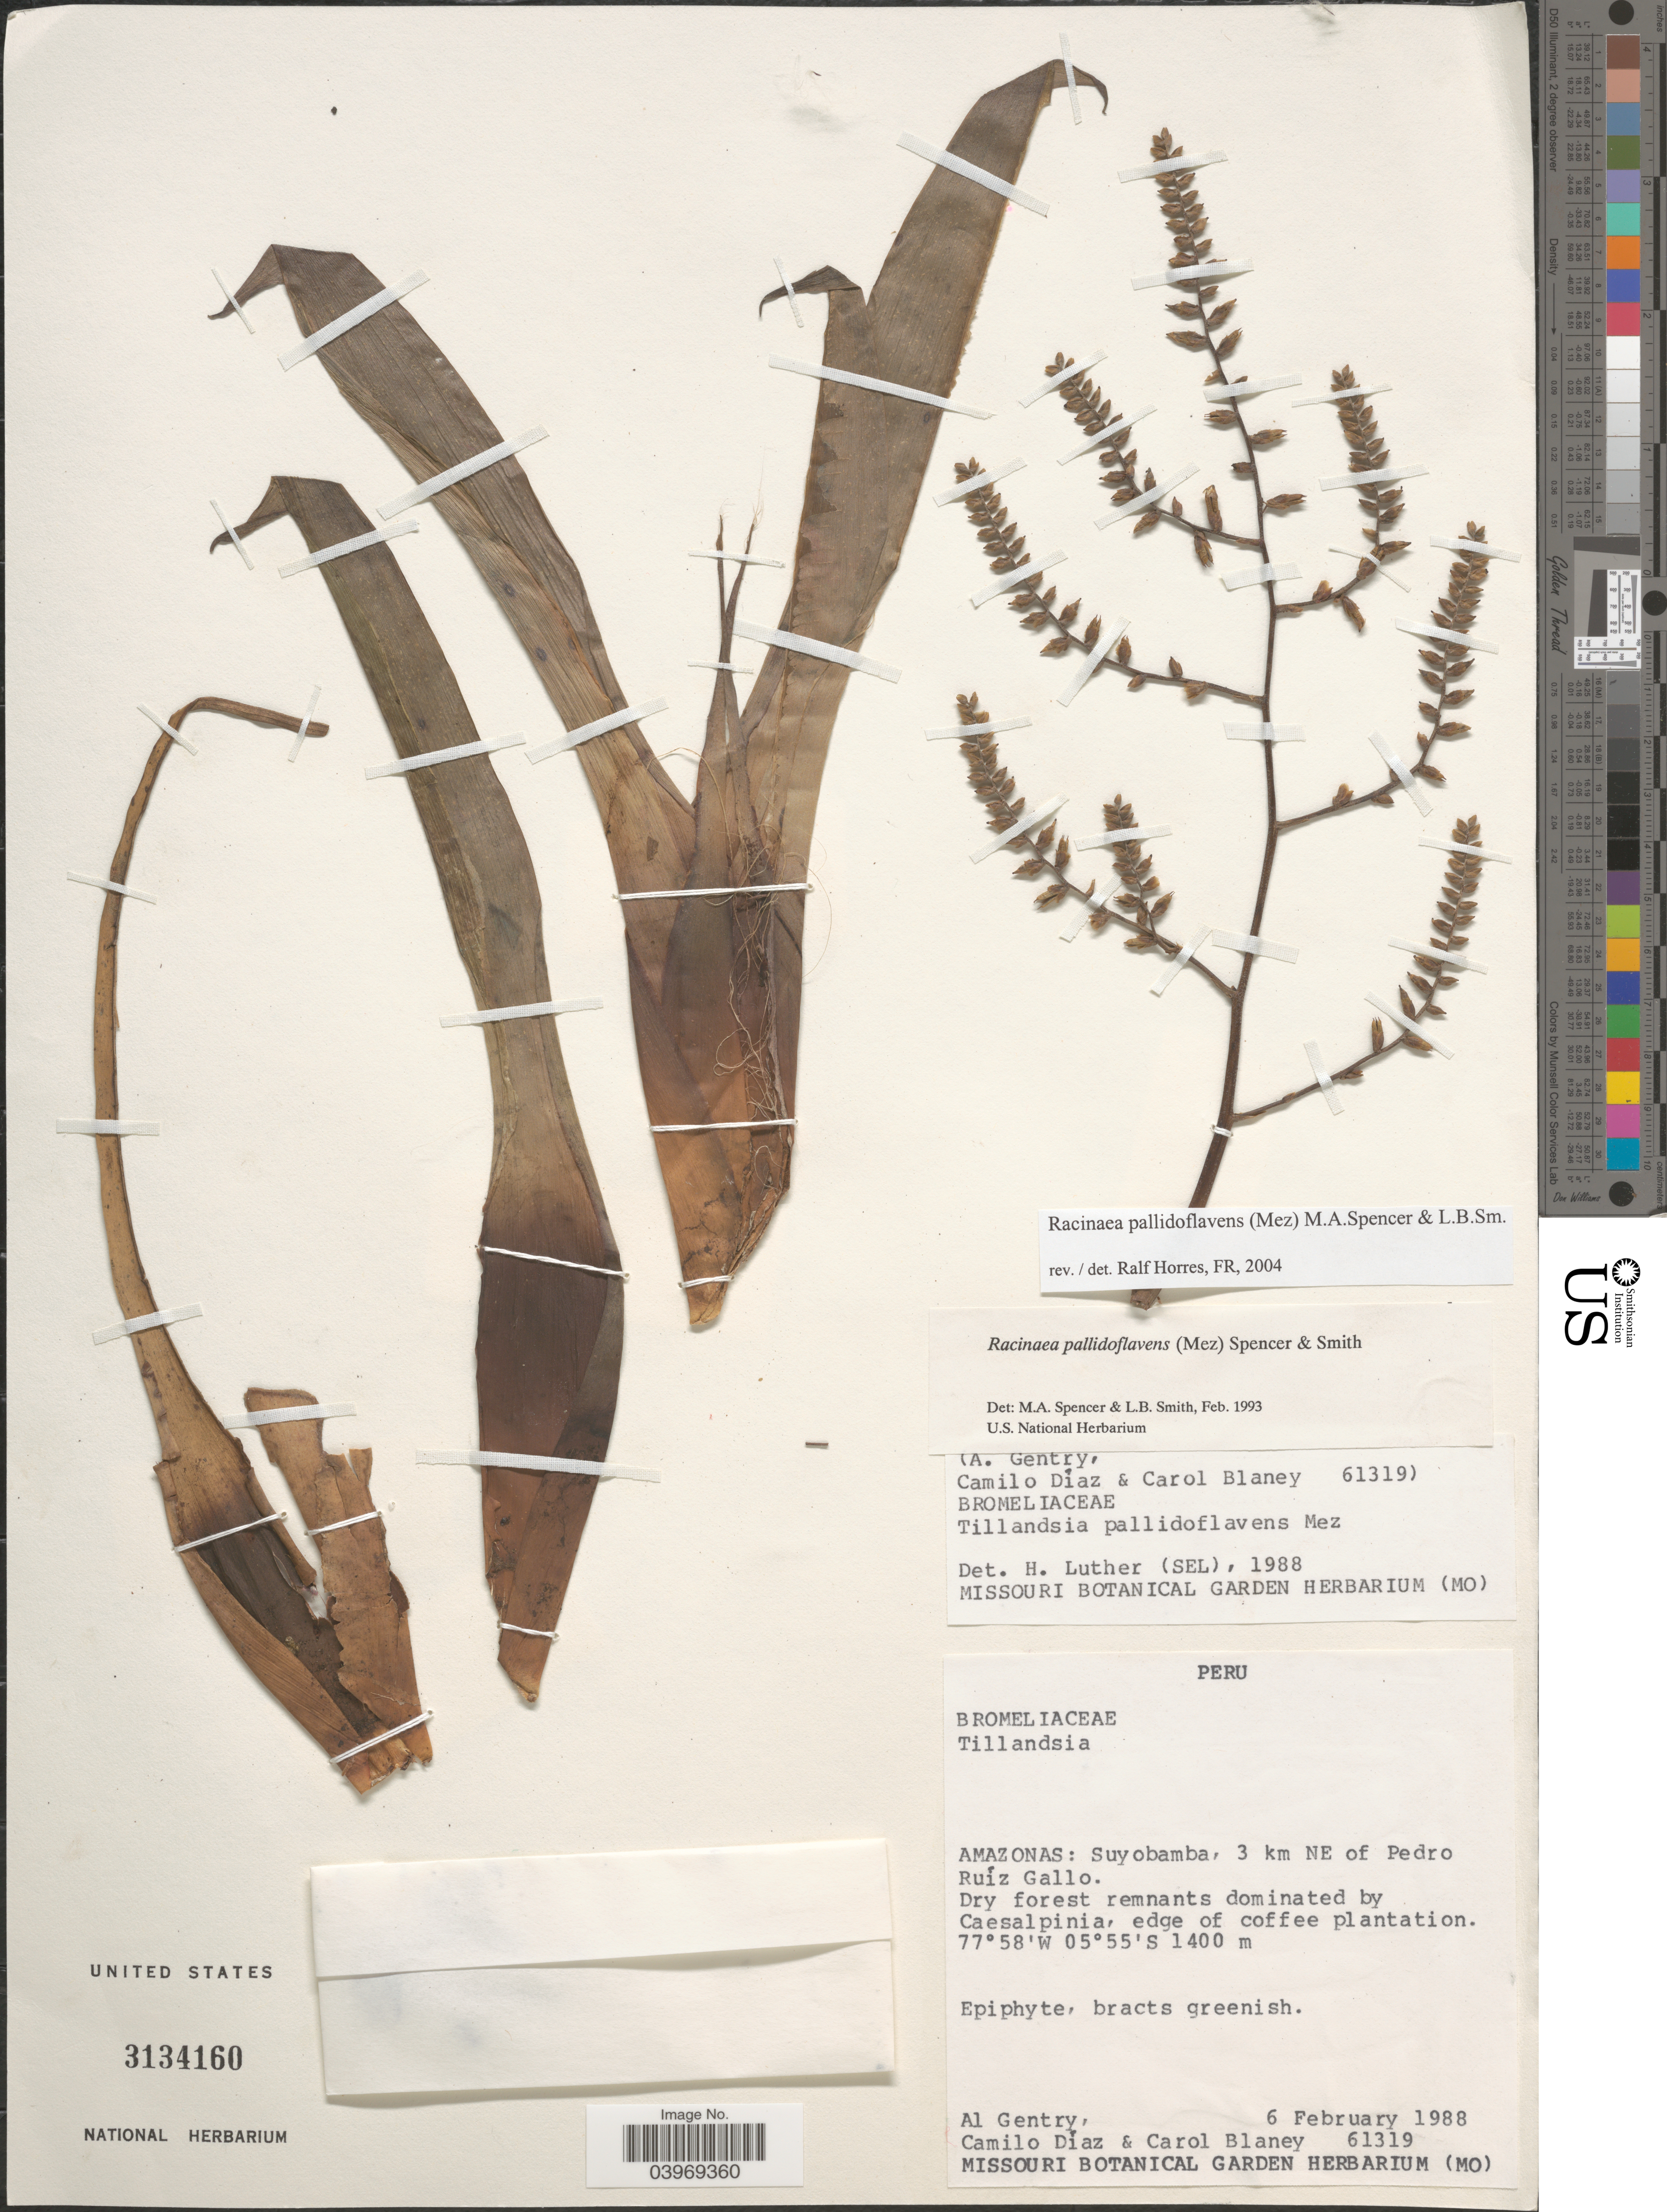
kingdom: Plantae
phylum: Tracheophyta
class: Liliopsida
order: Poales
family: Bromeliaceae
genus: Racinaea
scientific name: Racinaea pallidoflavens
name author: (Mez) M.A. Spencer & L.B. Sm.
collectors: A. H. Gentry, C. Díaz & C. Blaney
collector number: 61319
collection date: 1988-02-06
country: Peru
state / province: Amazonas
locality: Suyobamba, 3 km NE of Pedro Ruíz Gallo.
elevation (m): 1400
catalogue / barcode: US 3134160